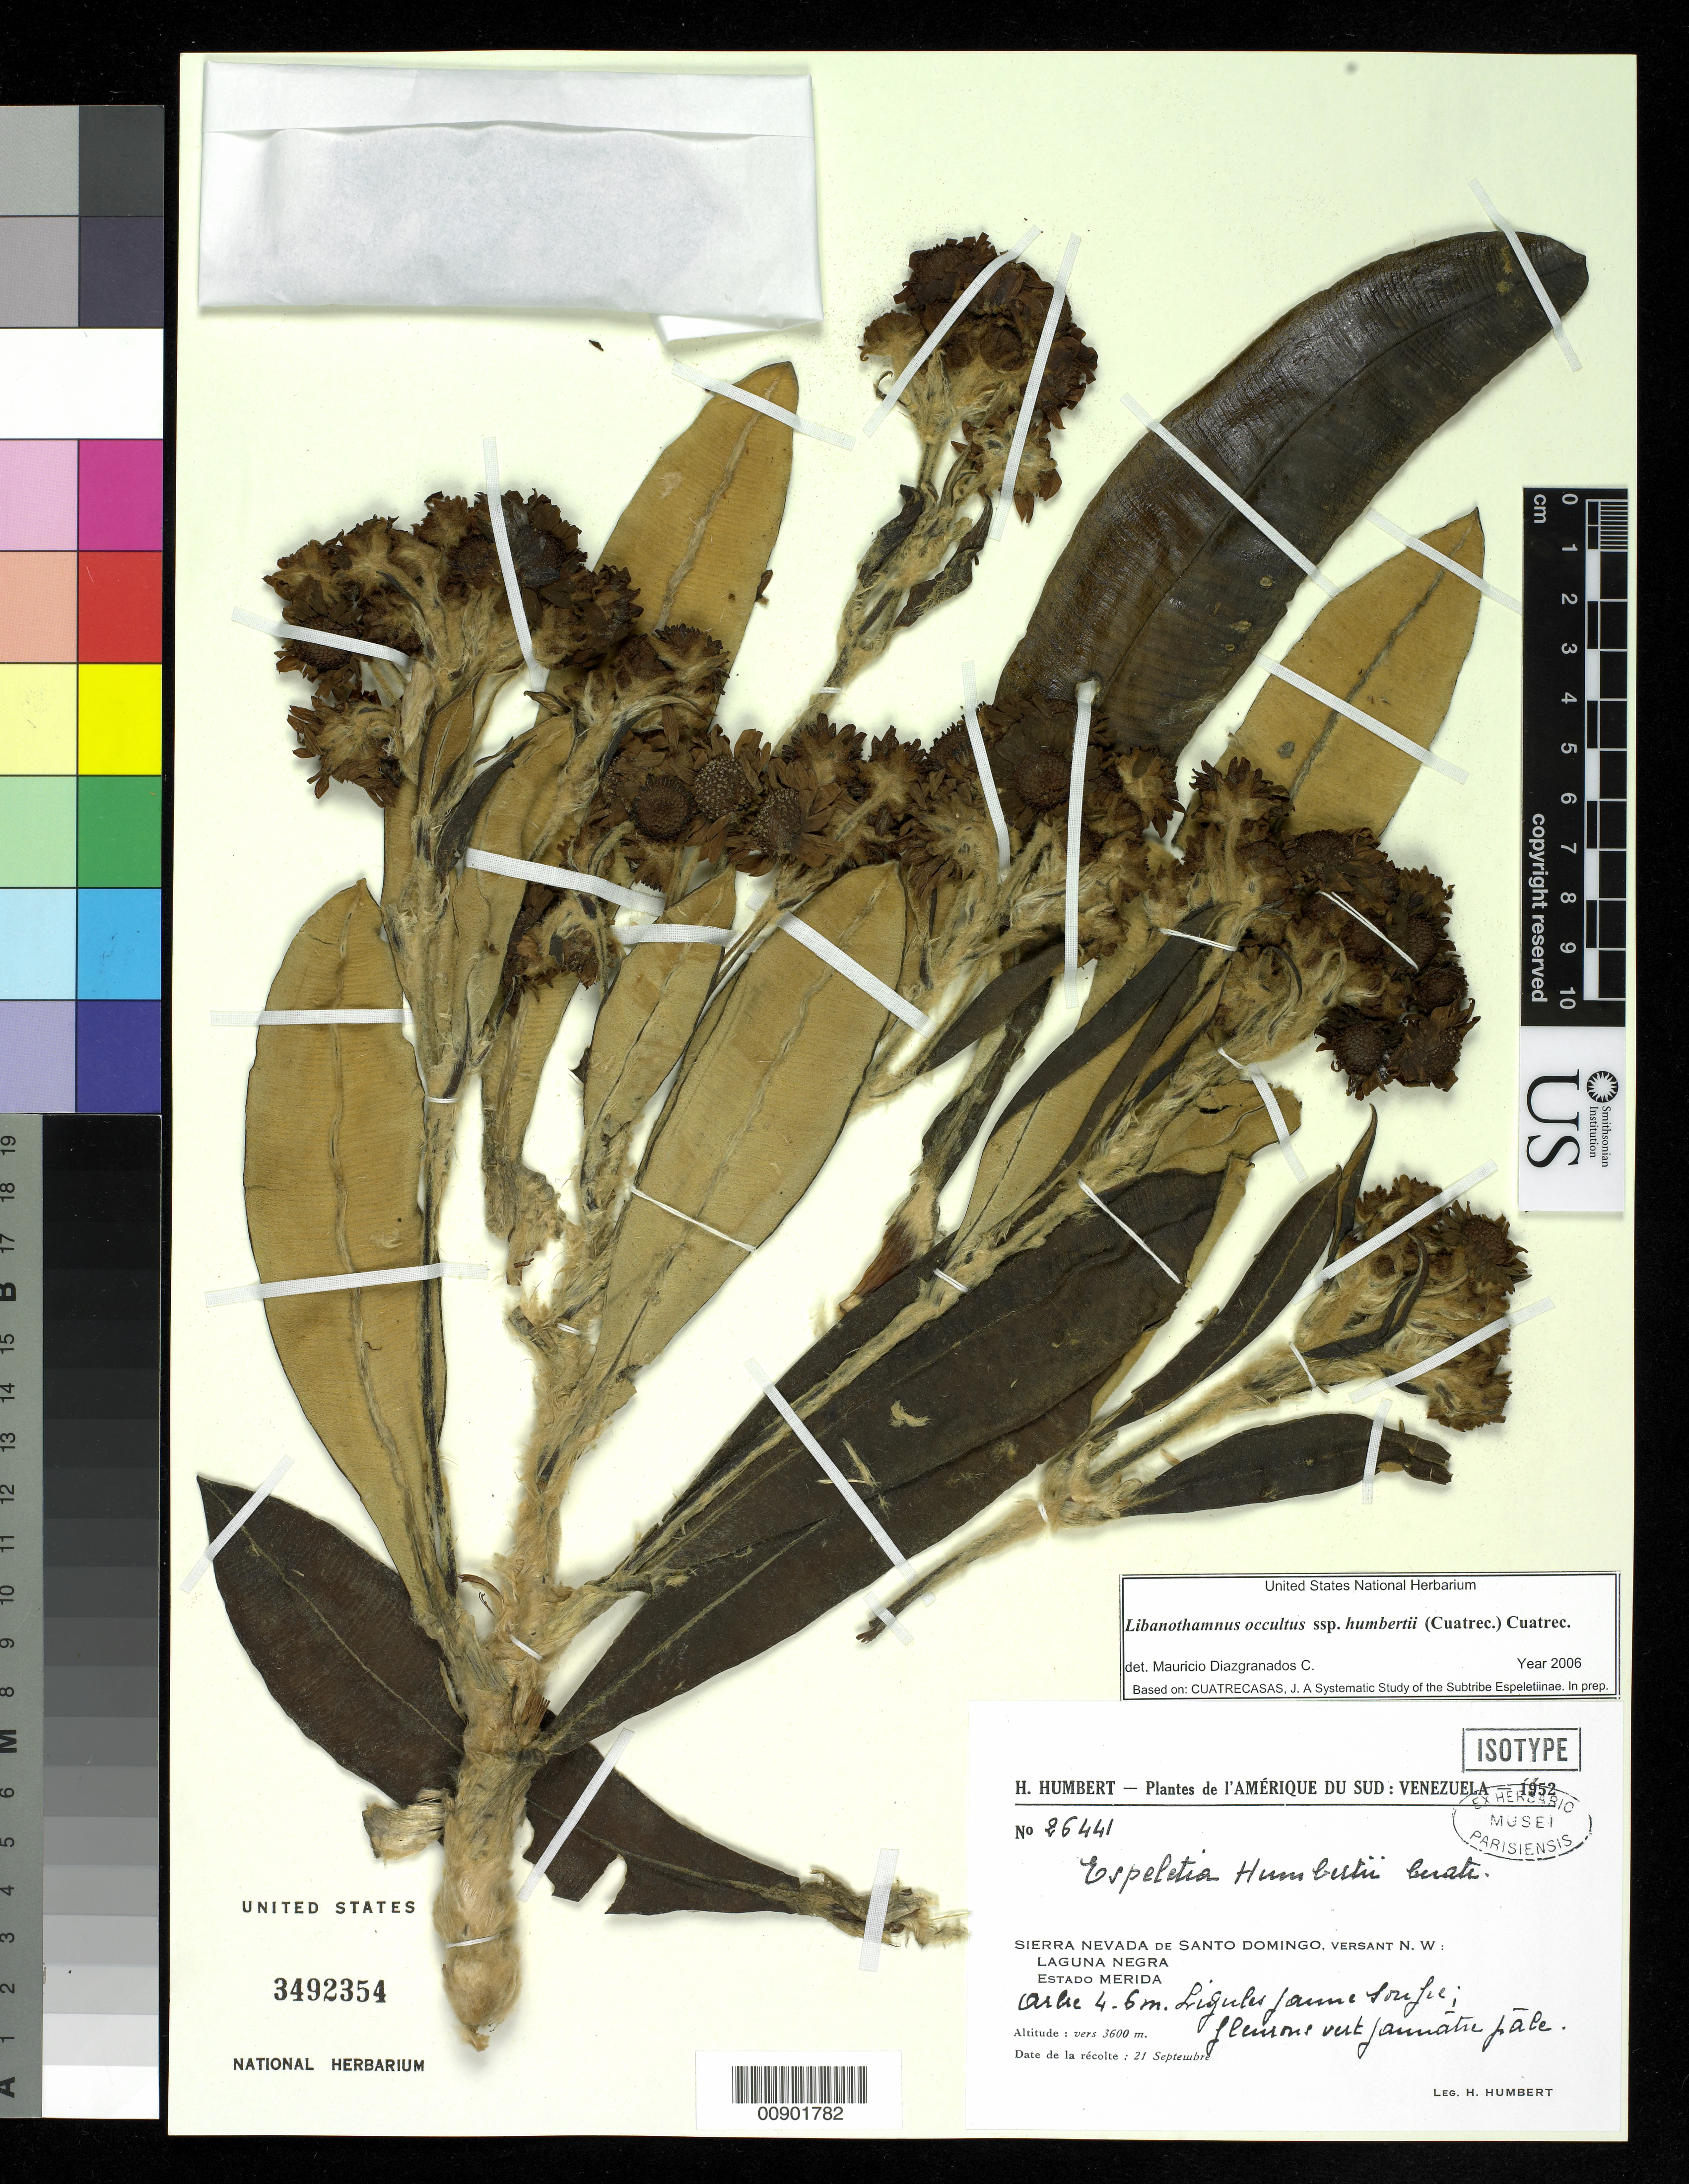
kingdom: Plantae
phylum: Tracheophyta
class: Magnoliopsida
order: Asterales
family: Asteraceae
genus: Espeletia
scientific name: Espeletia humbertii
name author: Cuatrec.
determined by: Diazgranados C., M.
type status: Isotype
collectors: H. Humbert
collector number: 26441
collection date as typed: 21 Sep 1952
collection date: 1952-09-21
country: Venezuela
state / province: Mérida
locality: Sierra Nevada de Santo Domingo, versant NW: Laguna Negra.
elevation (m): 3600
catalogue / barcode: US 3492354